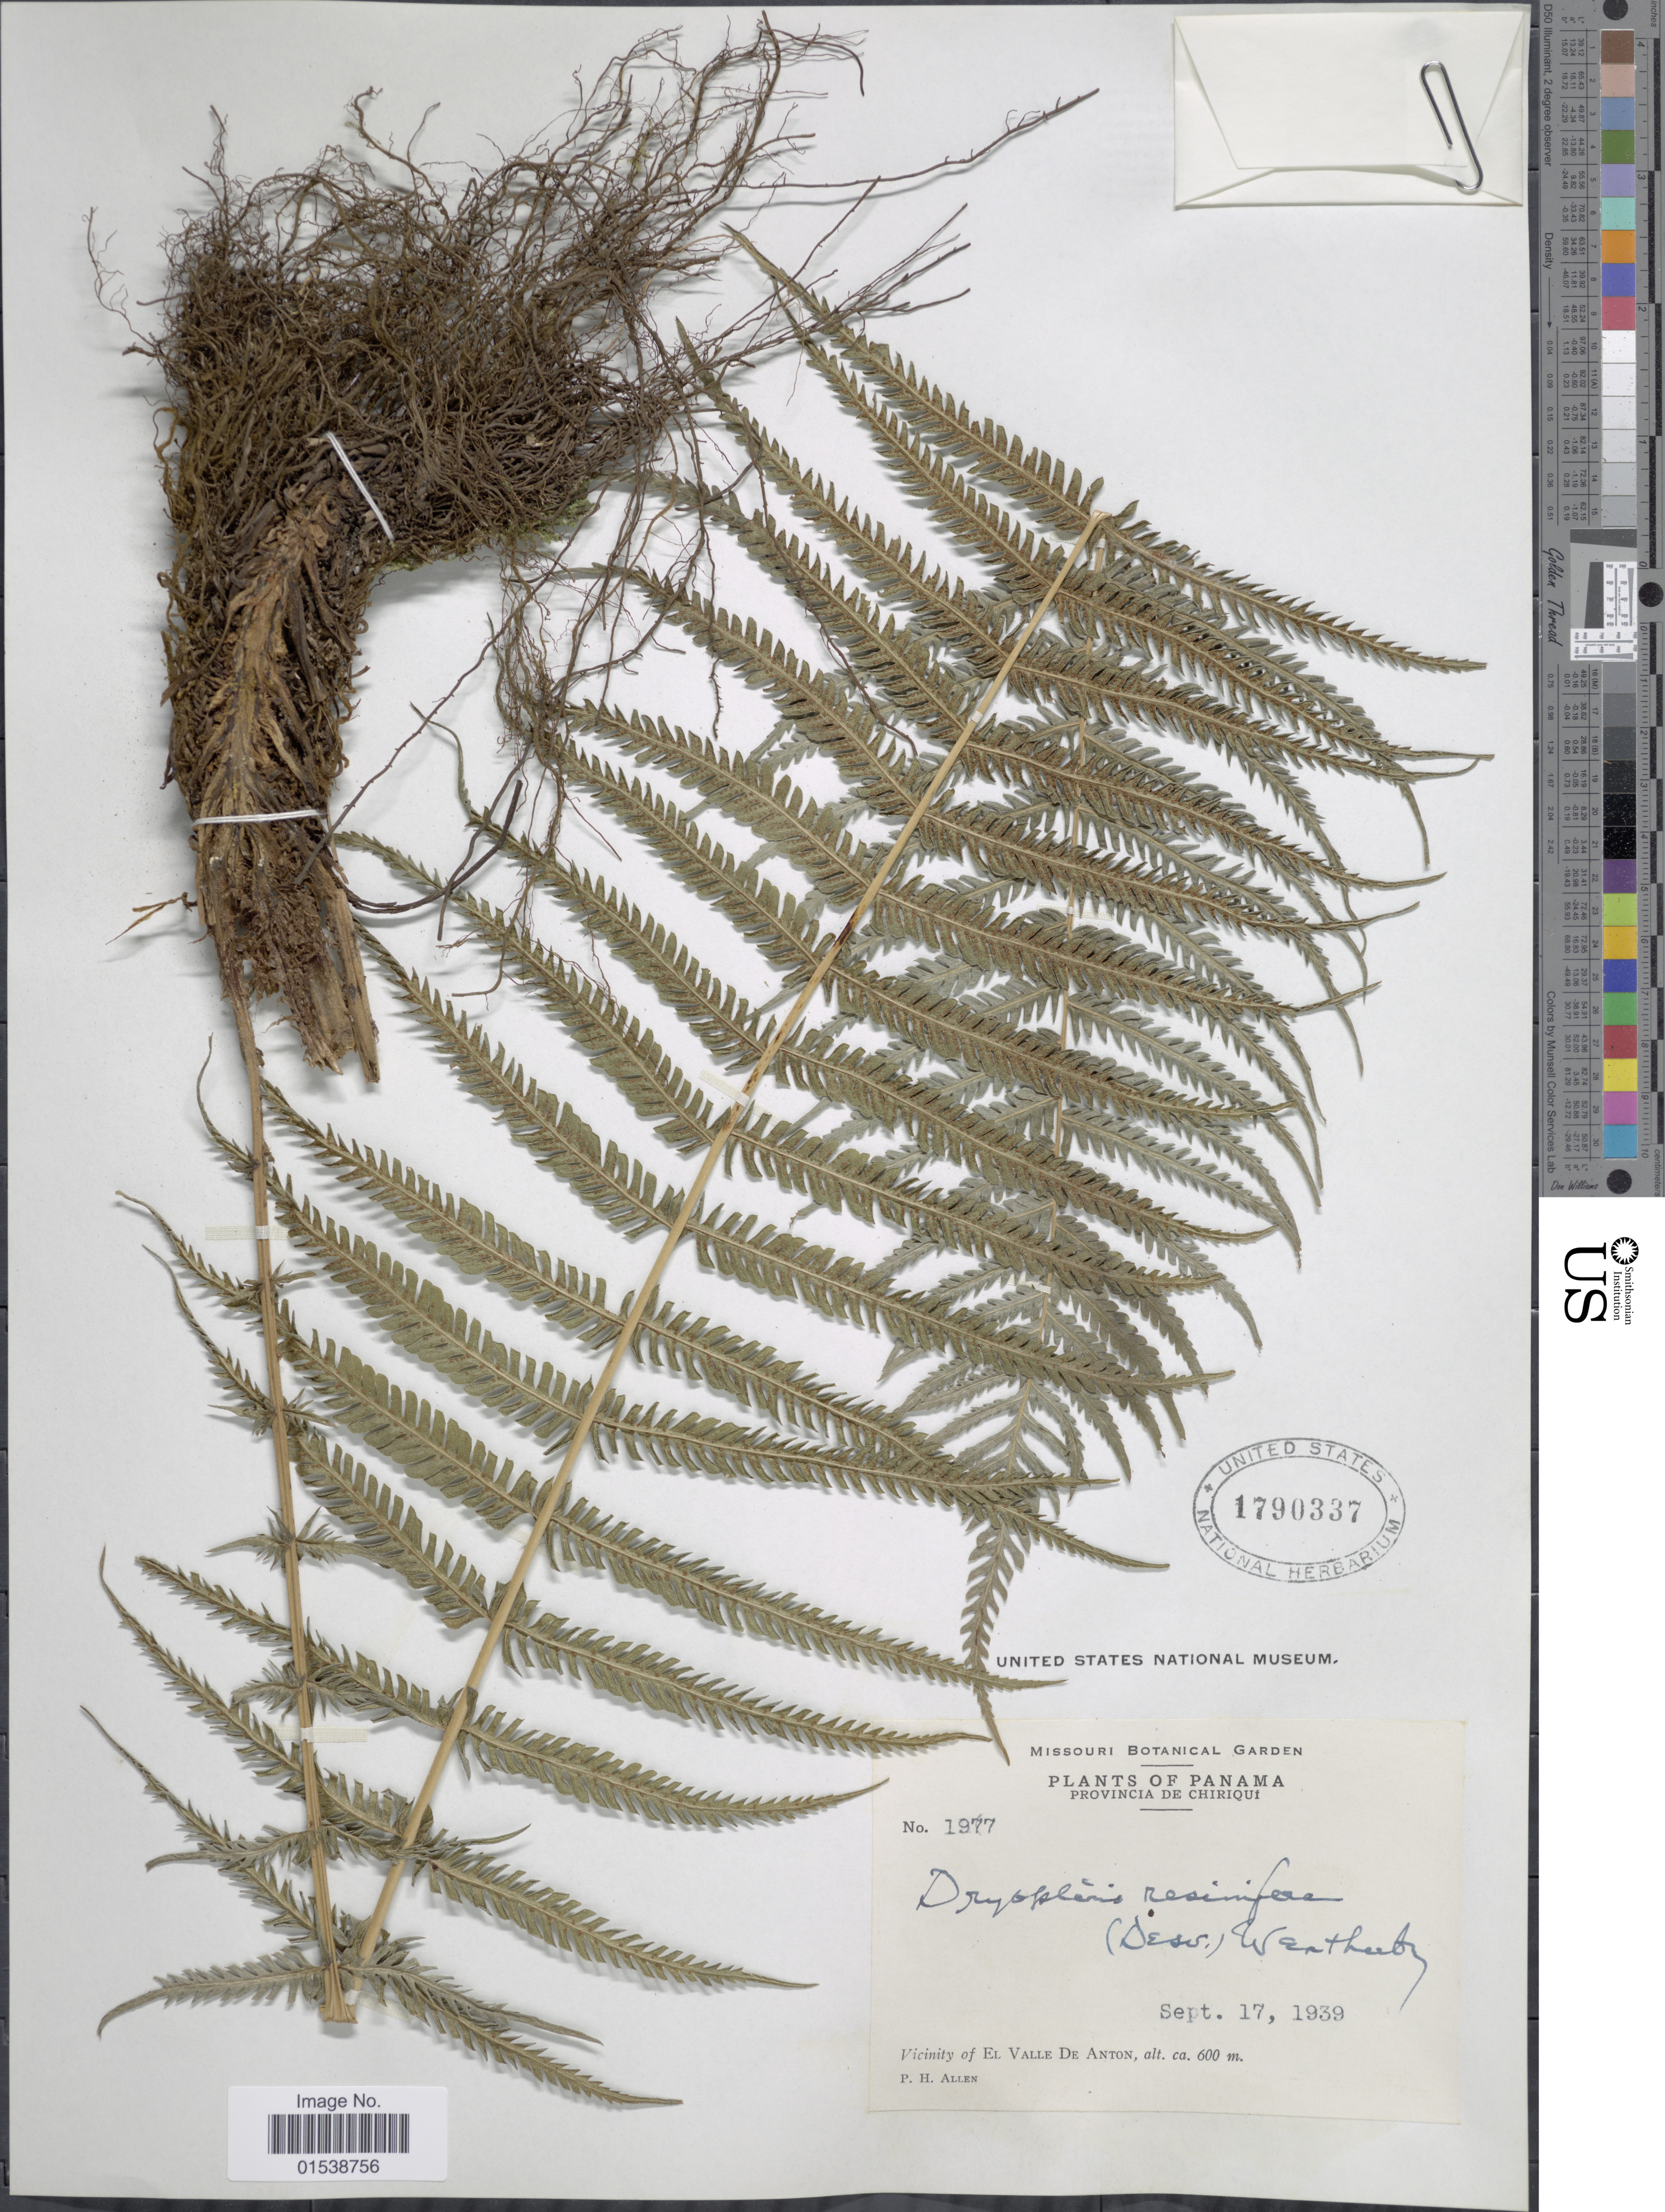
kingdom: Plantae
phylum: Tracheophyta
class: Polypodiopsida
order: Polypodiales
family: Thelypteridaceae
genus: Amauropelta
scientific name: Amauropelta resinifera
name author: (Desv.) Pic. Serm.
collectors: P. H. Allen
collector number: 1977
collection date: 1939-09-17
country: Panama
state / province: Chiriqui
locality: Province de Chiriqui, Vicinity of El Valle De Anton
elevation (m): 600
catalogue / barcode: US 1790337